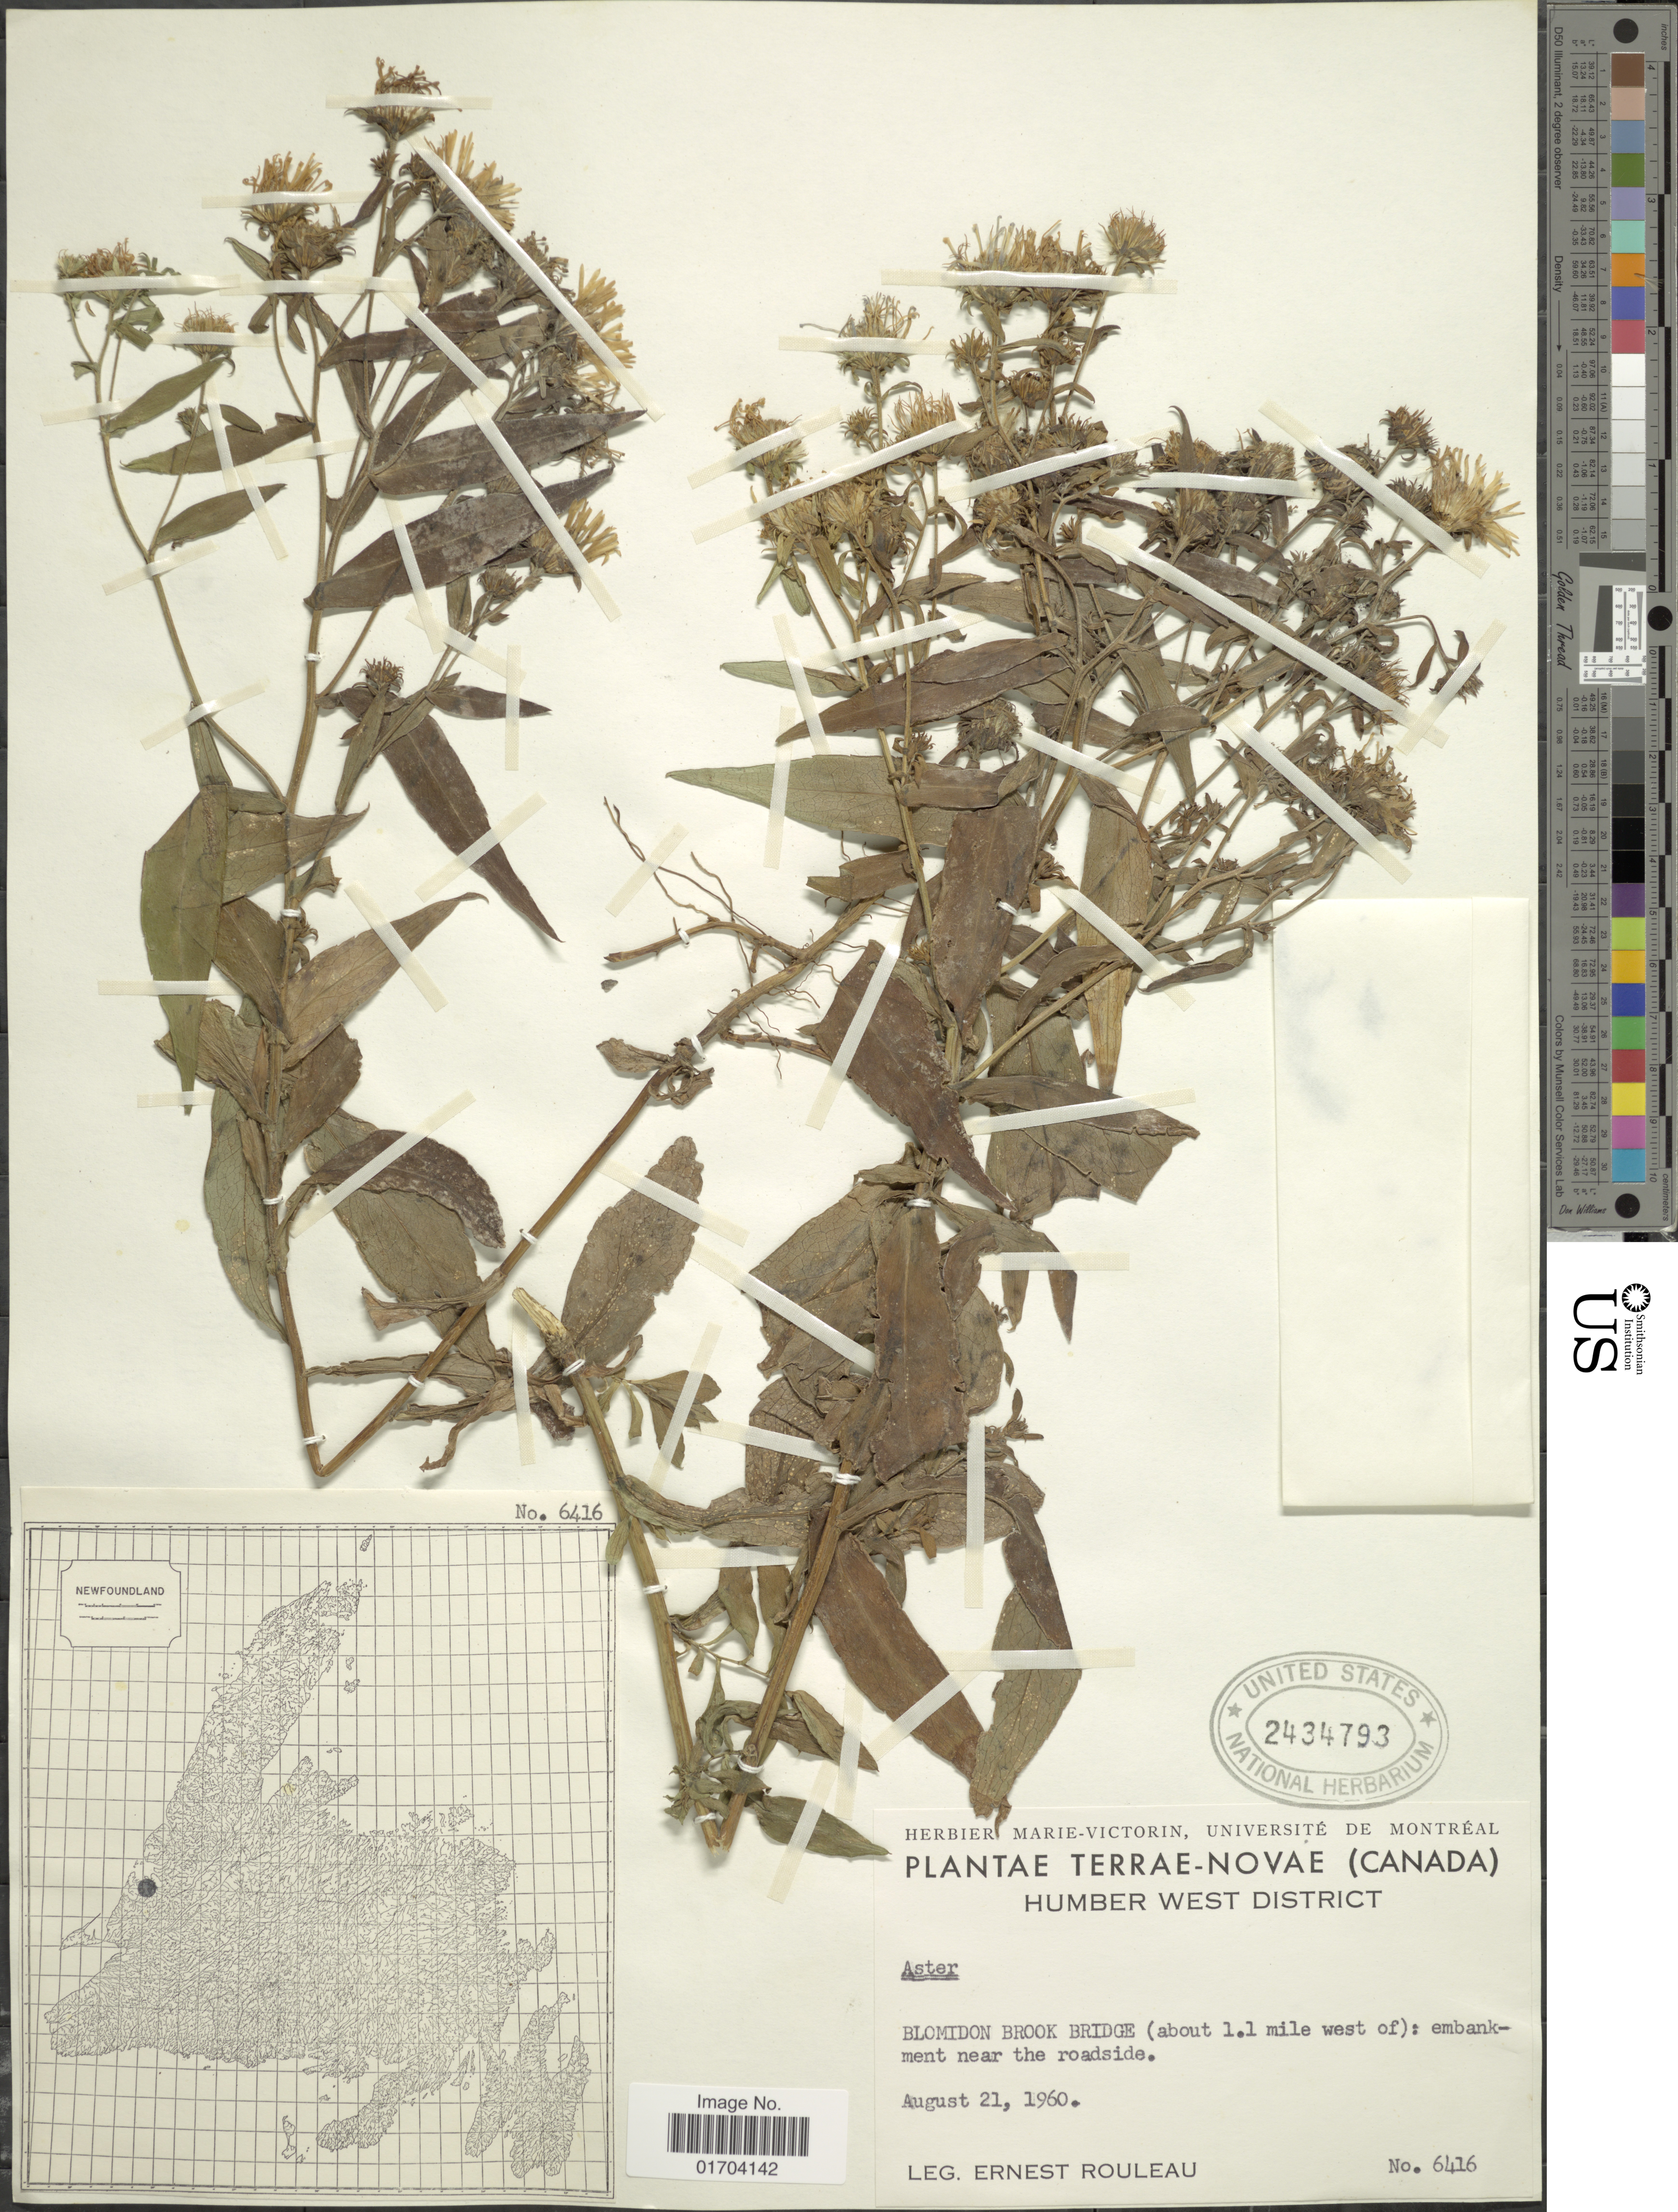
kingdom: Plantae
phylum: Tracheophyta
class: Magnoliopsida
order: Asterales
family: Asteraceae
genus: Symphyotrichum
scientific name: Symphyotrichum sp.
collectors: J. Rouleau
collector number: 6416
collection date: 1960-08-21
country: Canada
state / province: Newfoundland and Labrador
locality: Terrae-Novae Humber West Districtt, Blomidon Brook Bridge (about 1.1 mile west of).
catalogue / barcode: US 2434793